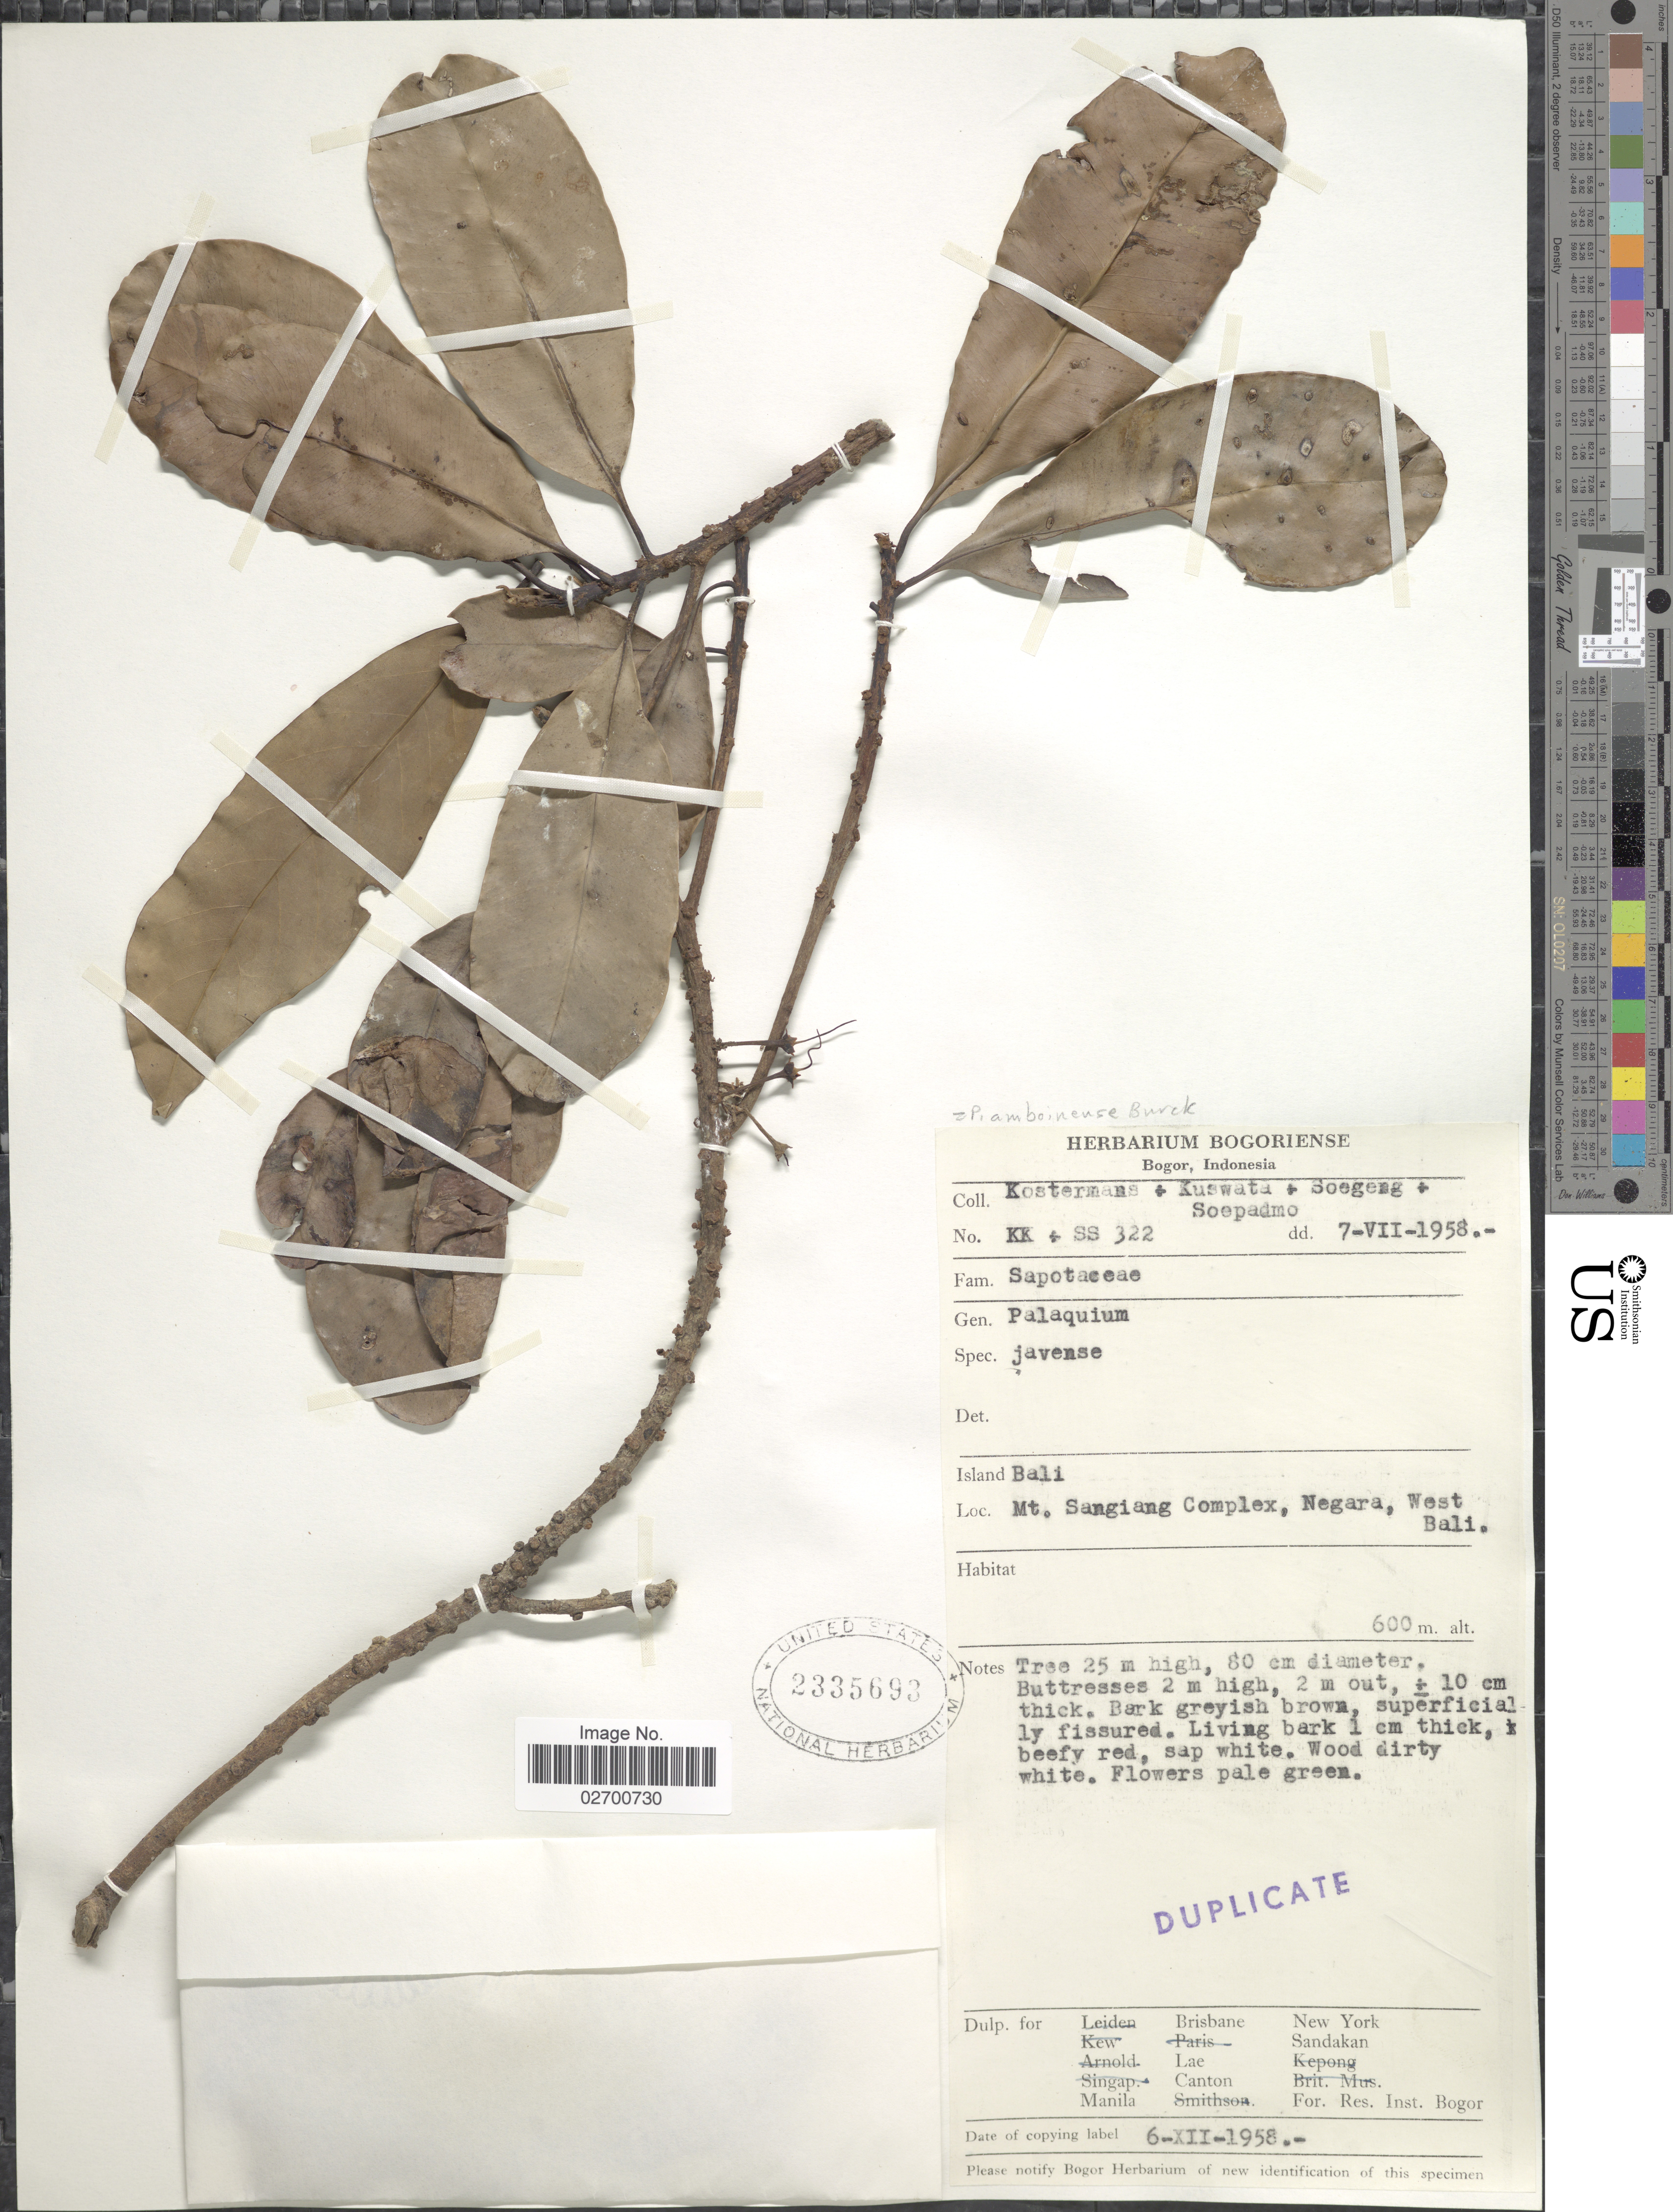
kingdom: Plantae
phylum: Tracheophyta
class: Magnoliopsida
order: Ericales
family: Sapotaceae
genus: Palaquium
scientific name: Palaquium amboinense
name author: Burck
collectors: Kostermans, -. Kuswata, -. Soegeng & -. Soepadmo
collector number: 322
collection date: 1958-07-07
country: Indonesia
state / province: Nusa Tenggara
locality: Island Bali, Mt. Sangiang Complex, Negara, West Bali.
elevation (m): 600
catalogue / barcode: US 2335693